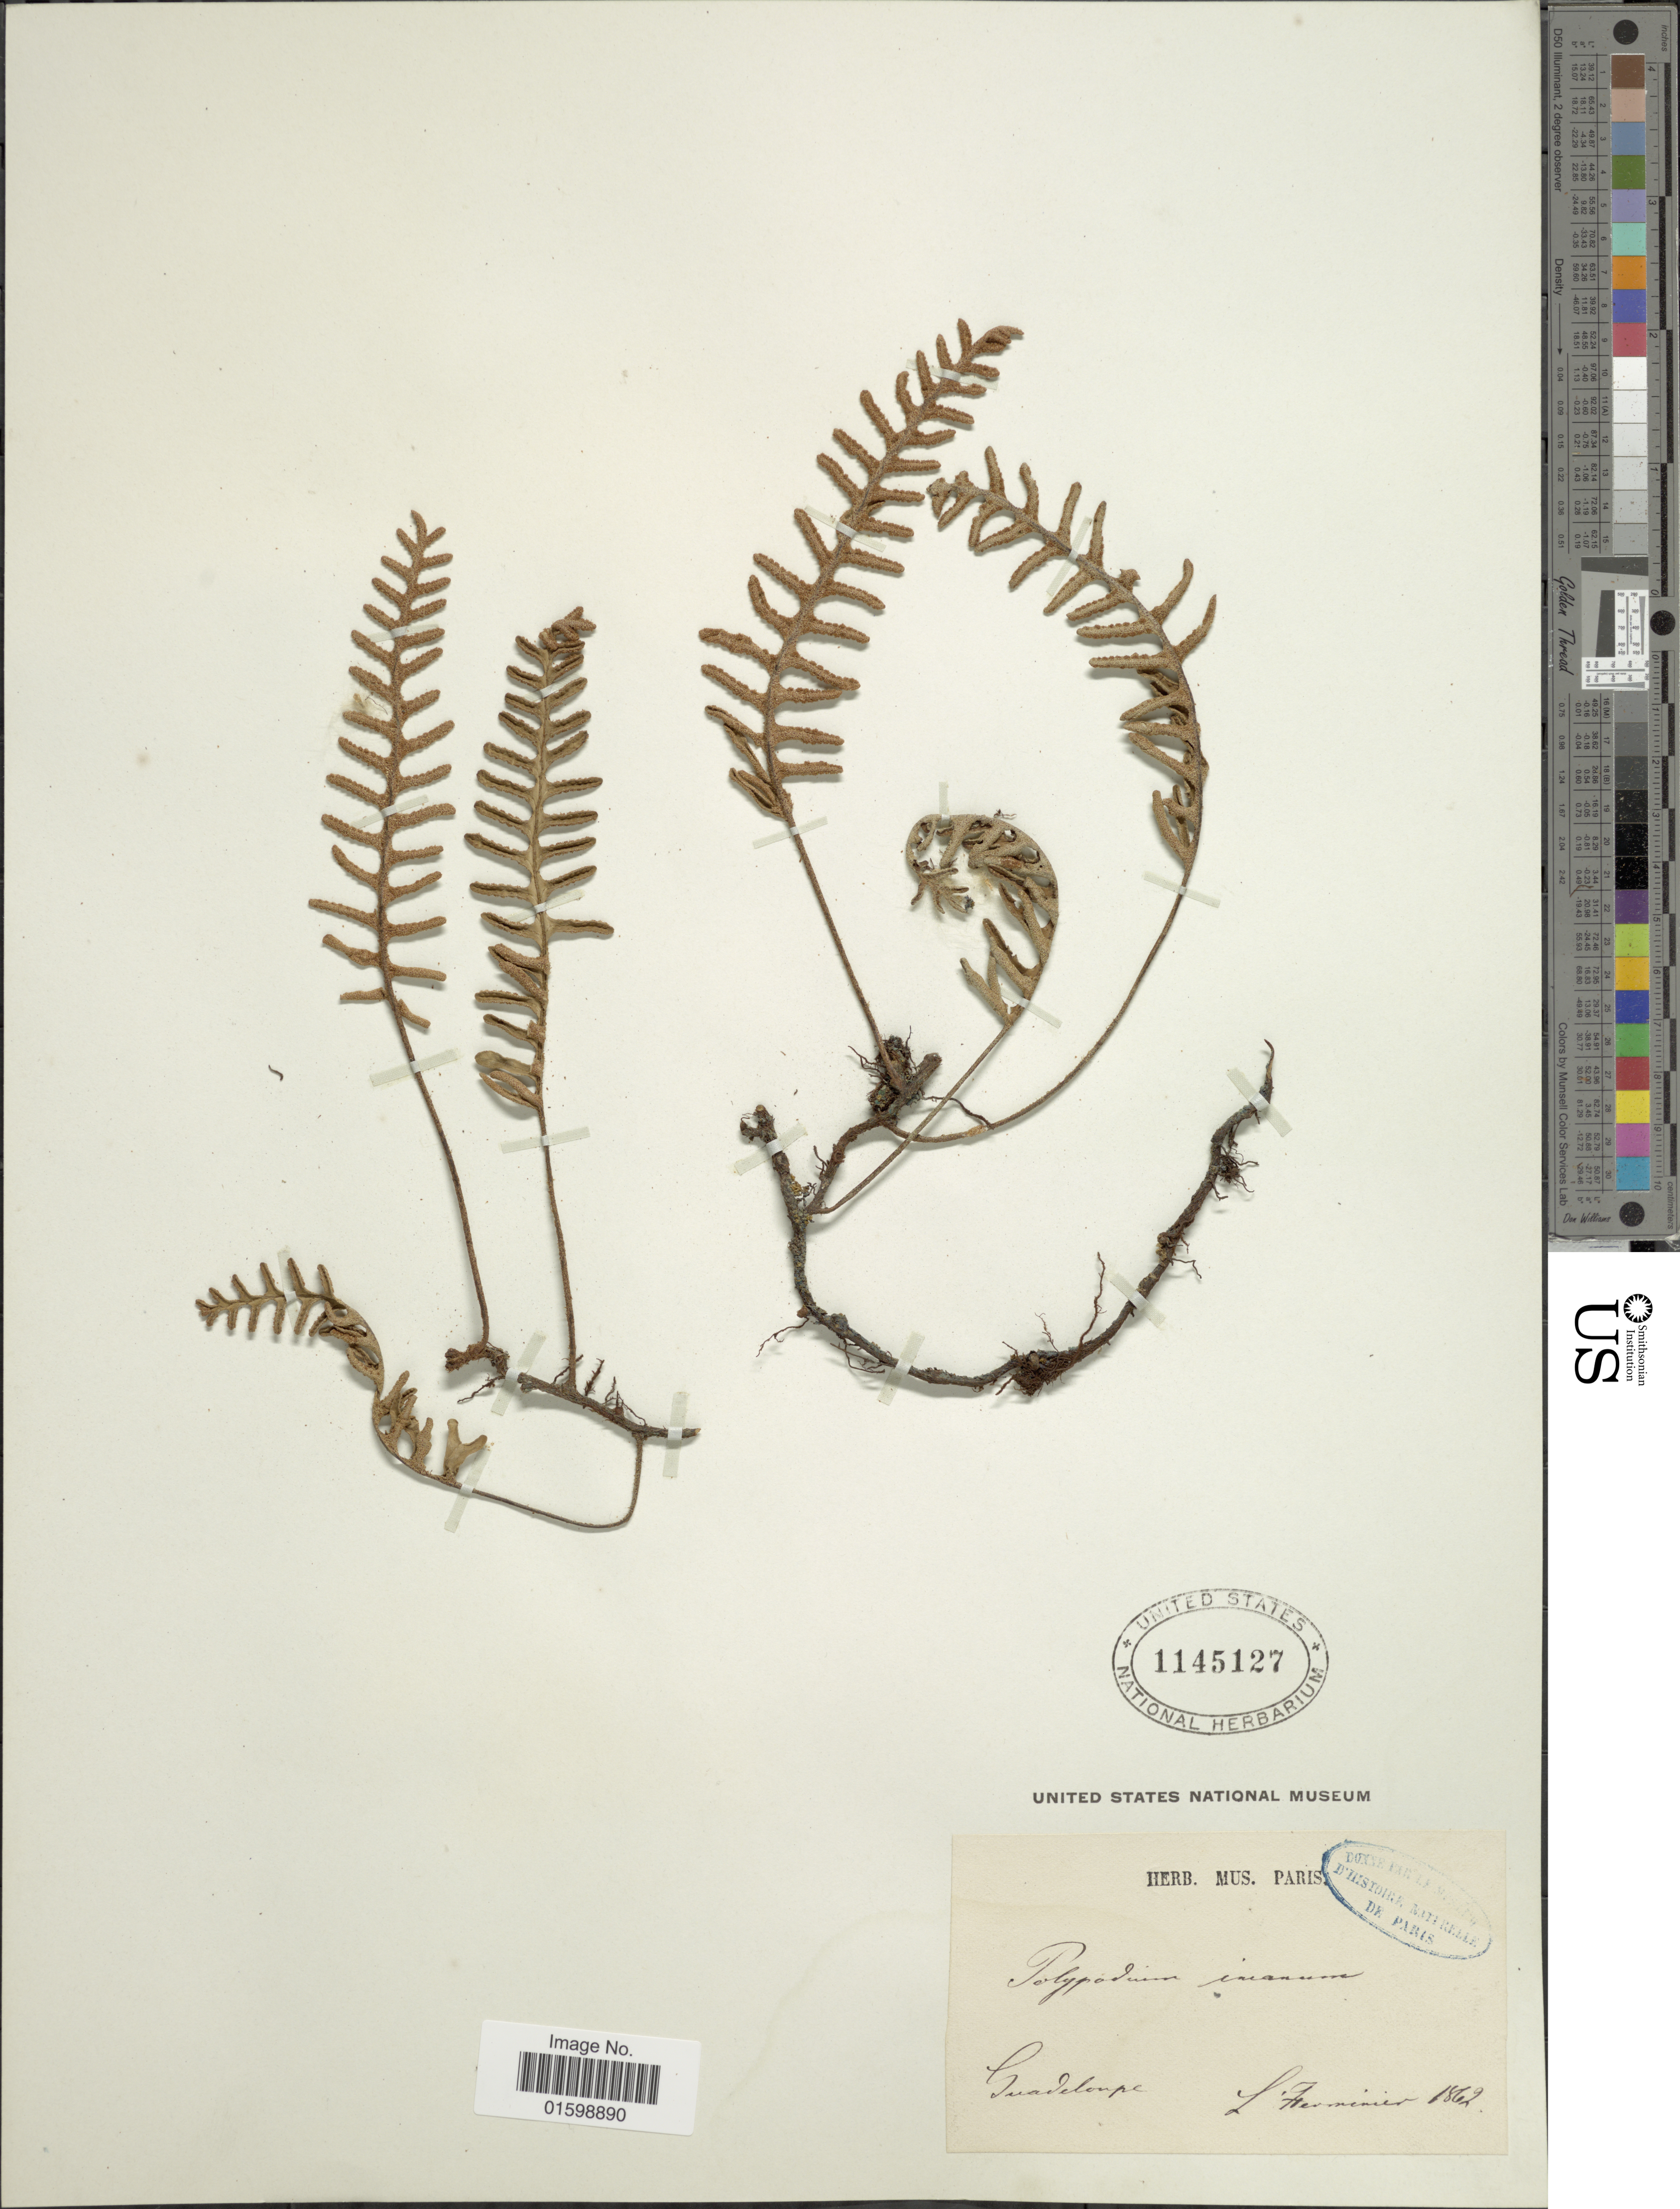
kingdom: Plantae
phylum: Tracheophyta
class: Polypodiopsida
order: Polypodiales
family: Polypodiaceae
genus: Pleopeltis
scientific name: Pleopeltis polypodioides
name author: (L.) E.G. Andrews & Windham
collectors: -. L'Herminier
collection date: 1862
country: Guadeloupe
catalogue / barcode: US 1145127